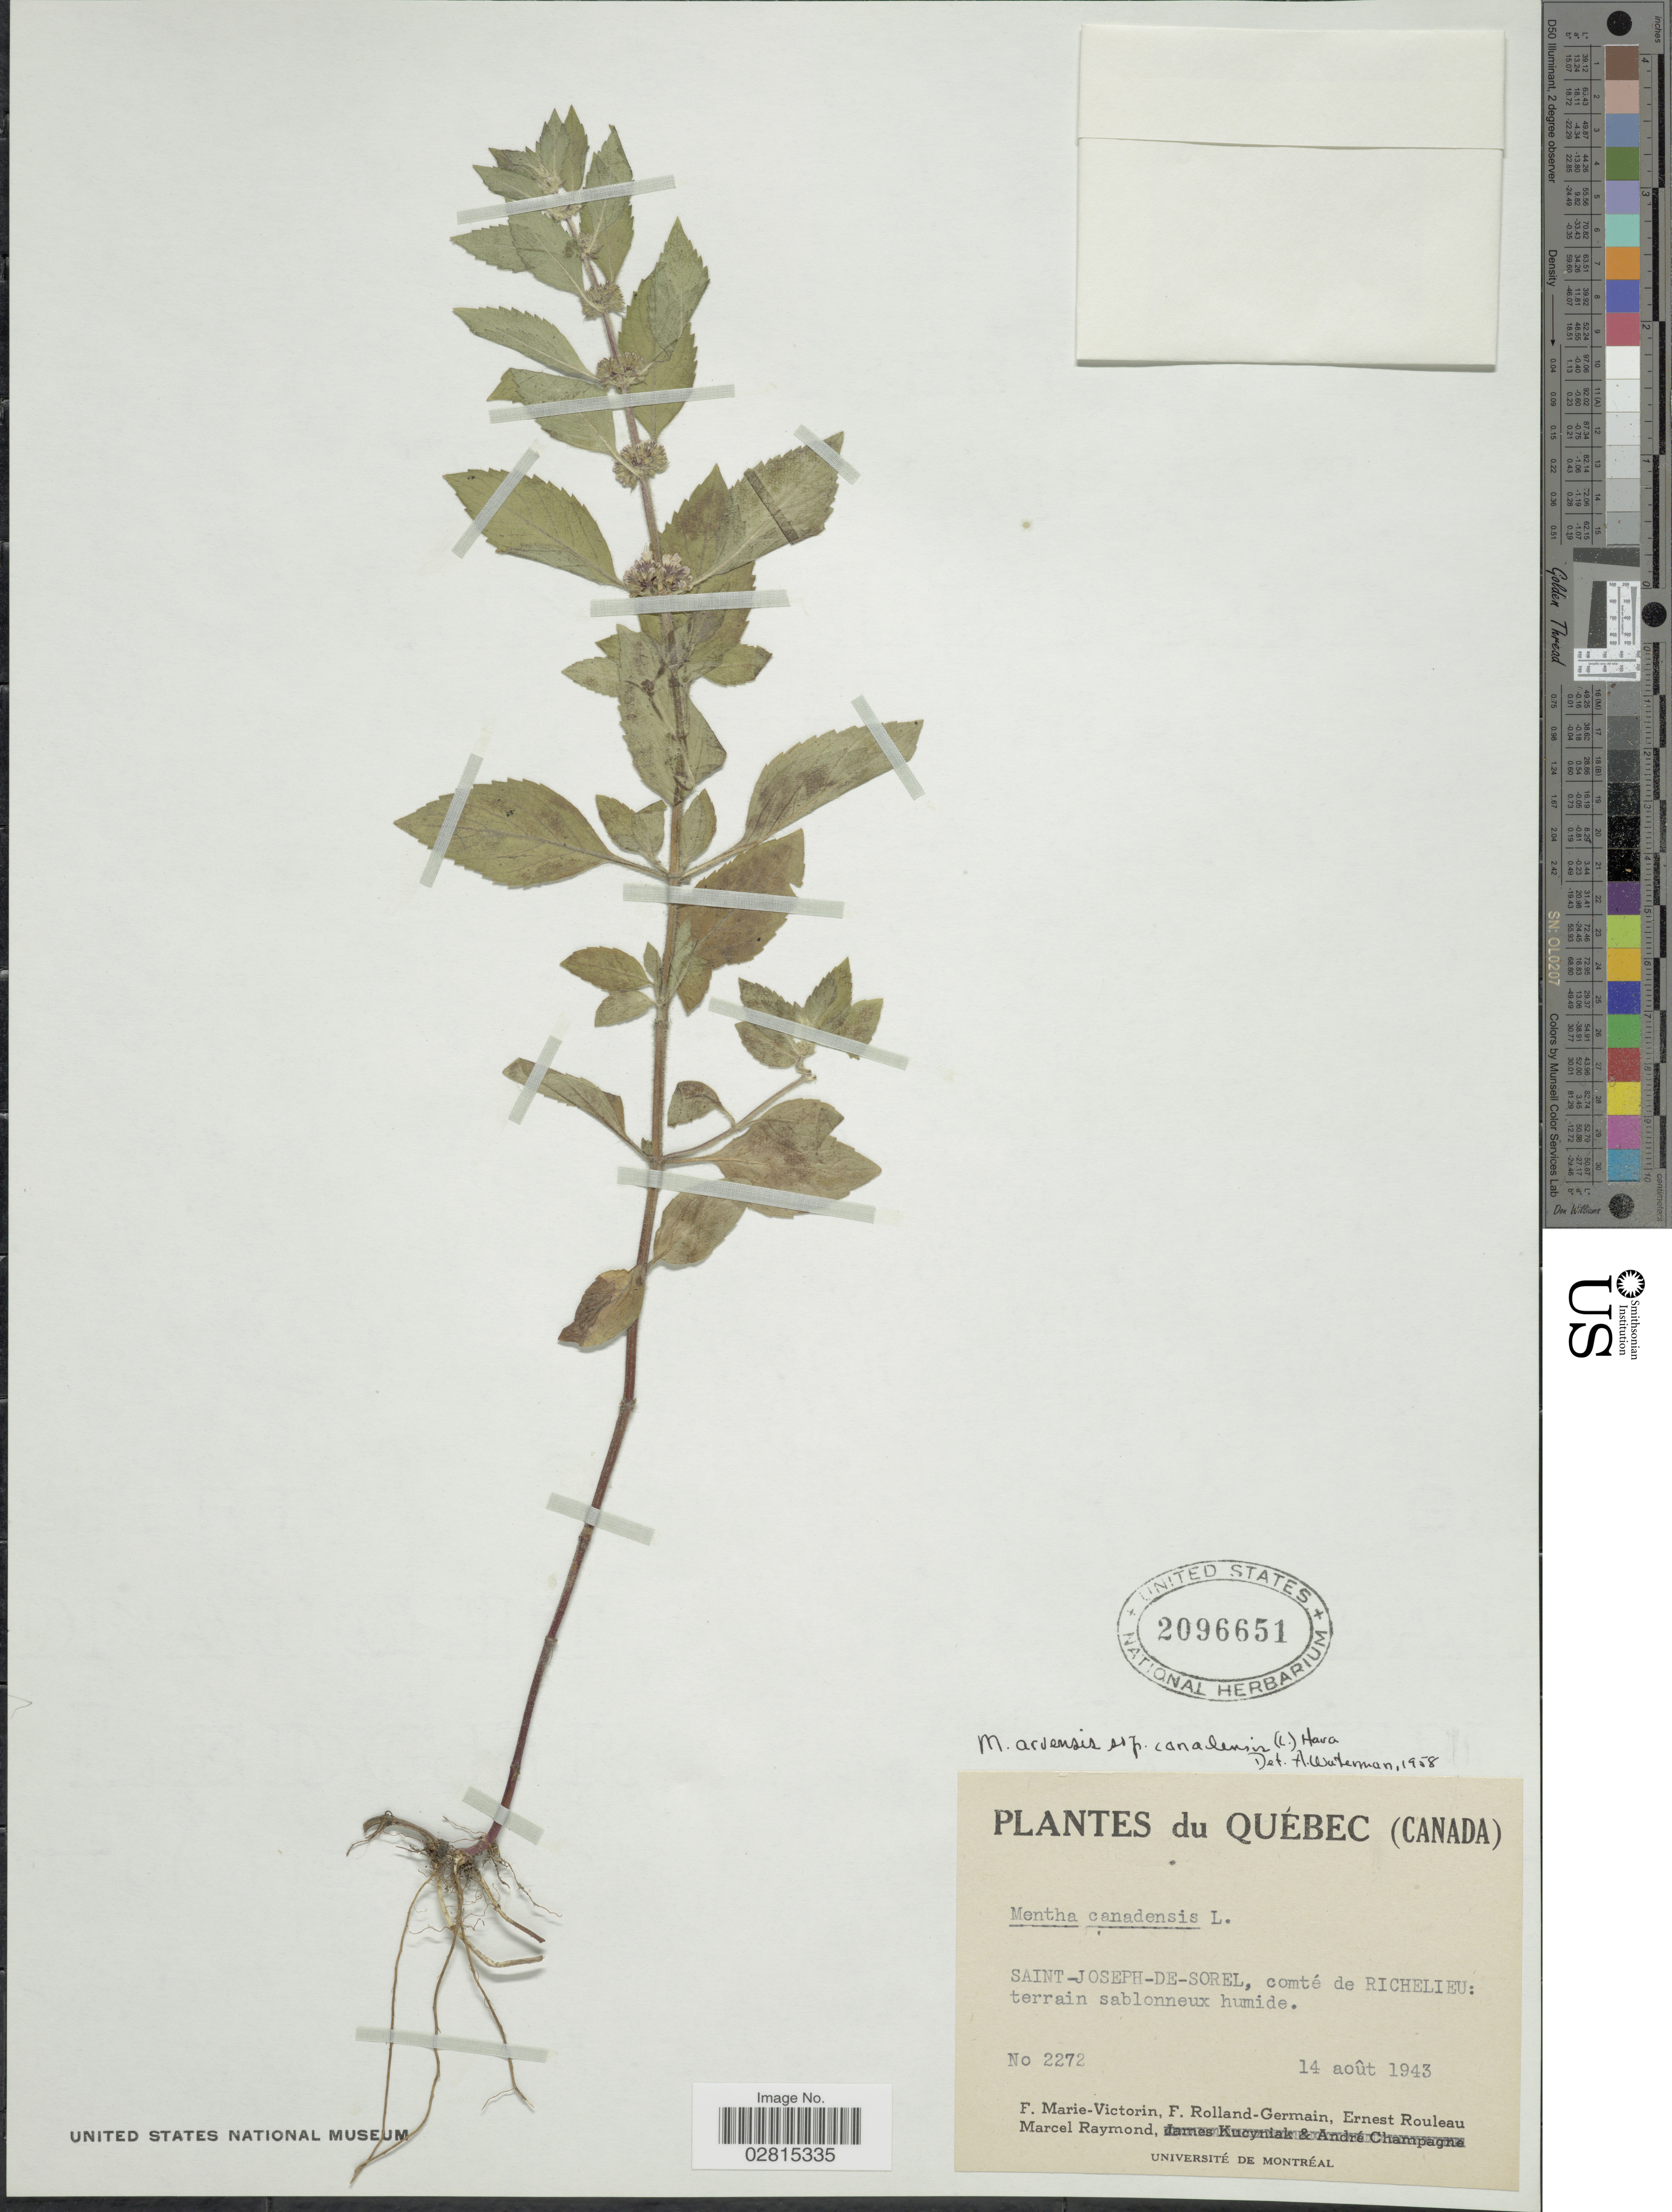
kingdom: Plantae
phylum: Tracheophyta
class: Magnoliopsida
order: Lamiales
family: Lamiaceae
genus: Mentha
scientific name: Mentha canadensis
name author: L.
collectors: F. Marie-Victorin, Rolland-Germain, J. Rouleau & M. Raymond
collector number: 2272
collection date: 1943-08-14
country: Canada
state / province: Quebec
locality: Saint-Joseph-De-Sorel, comté de Richelieu: terrain sablonneux humide.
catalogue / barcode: US 2096651